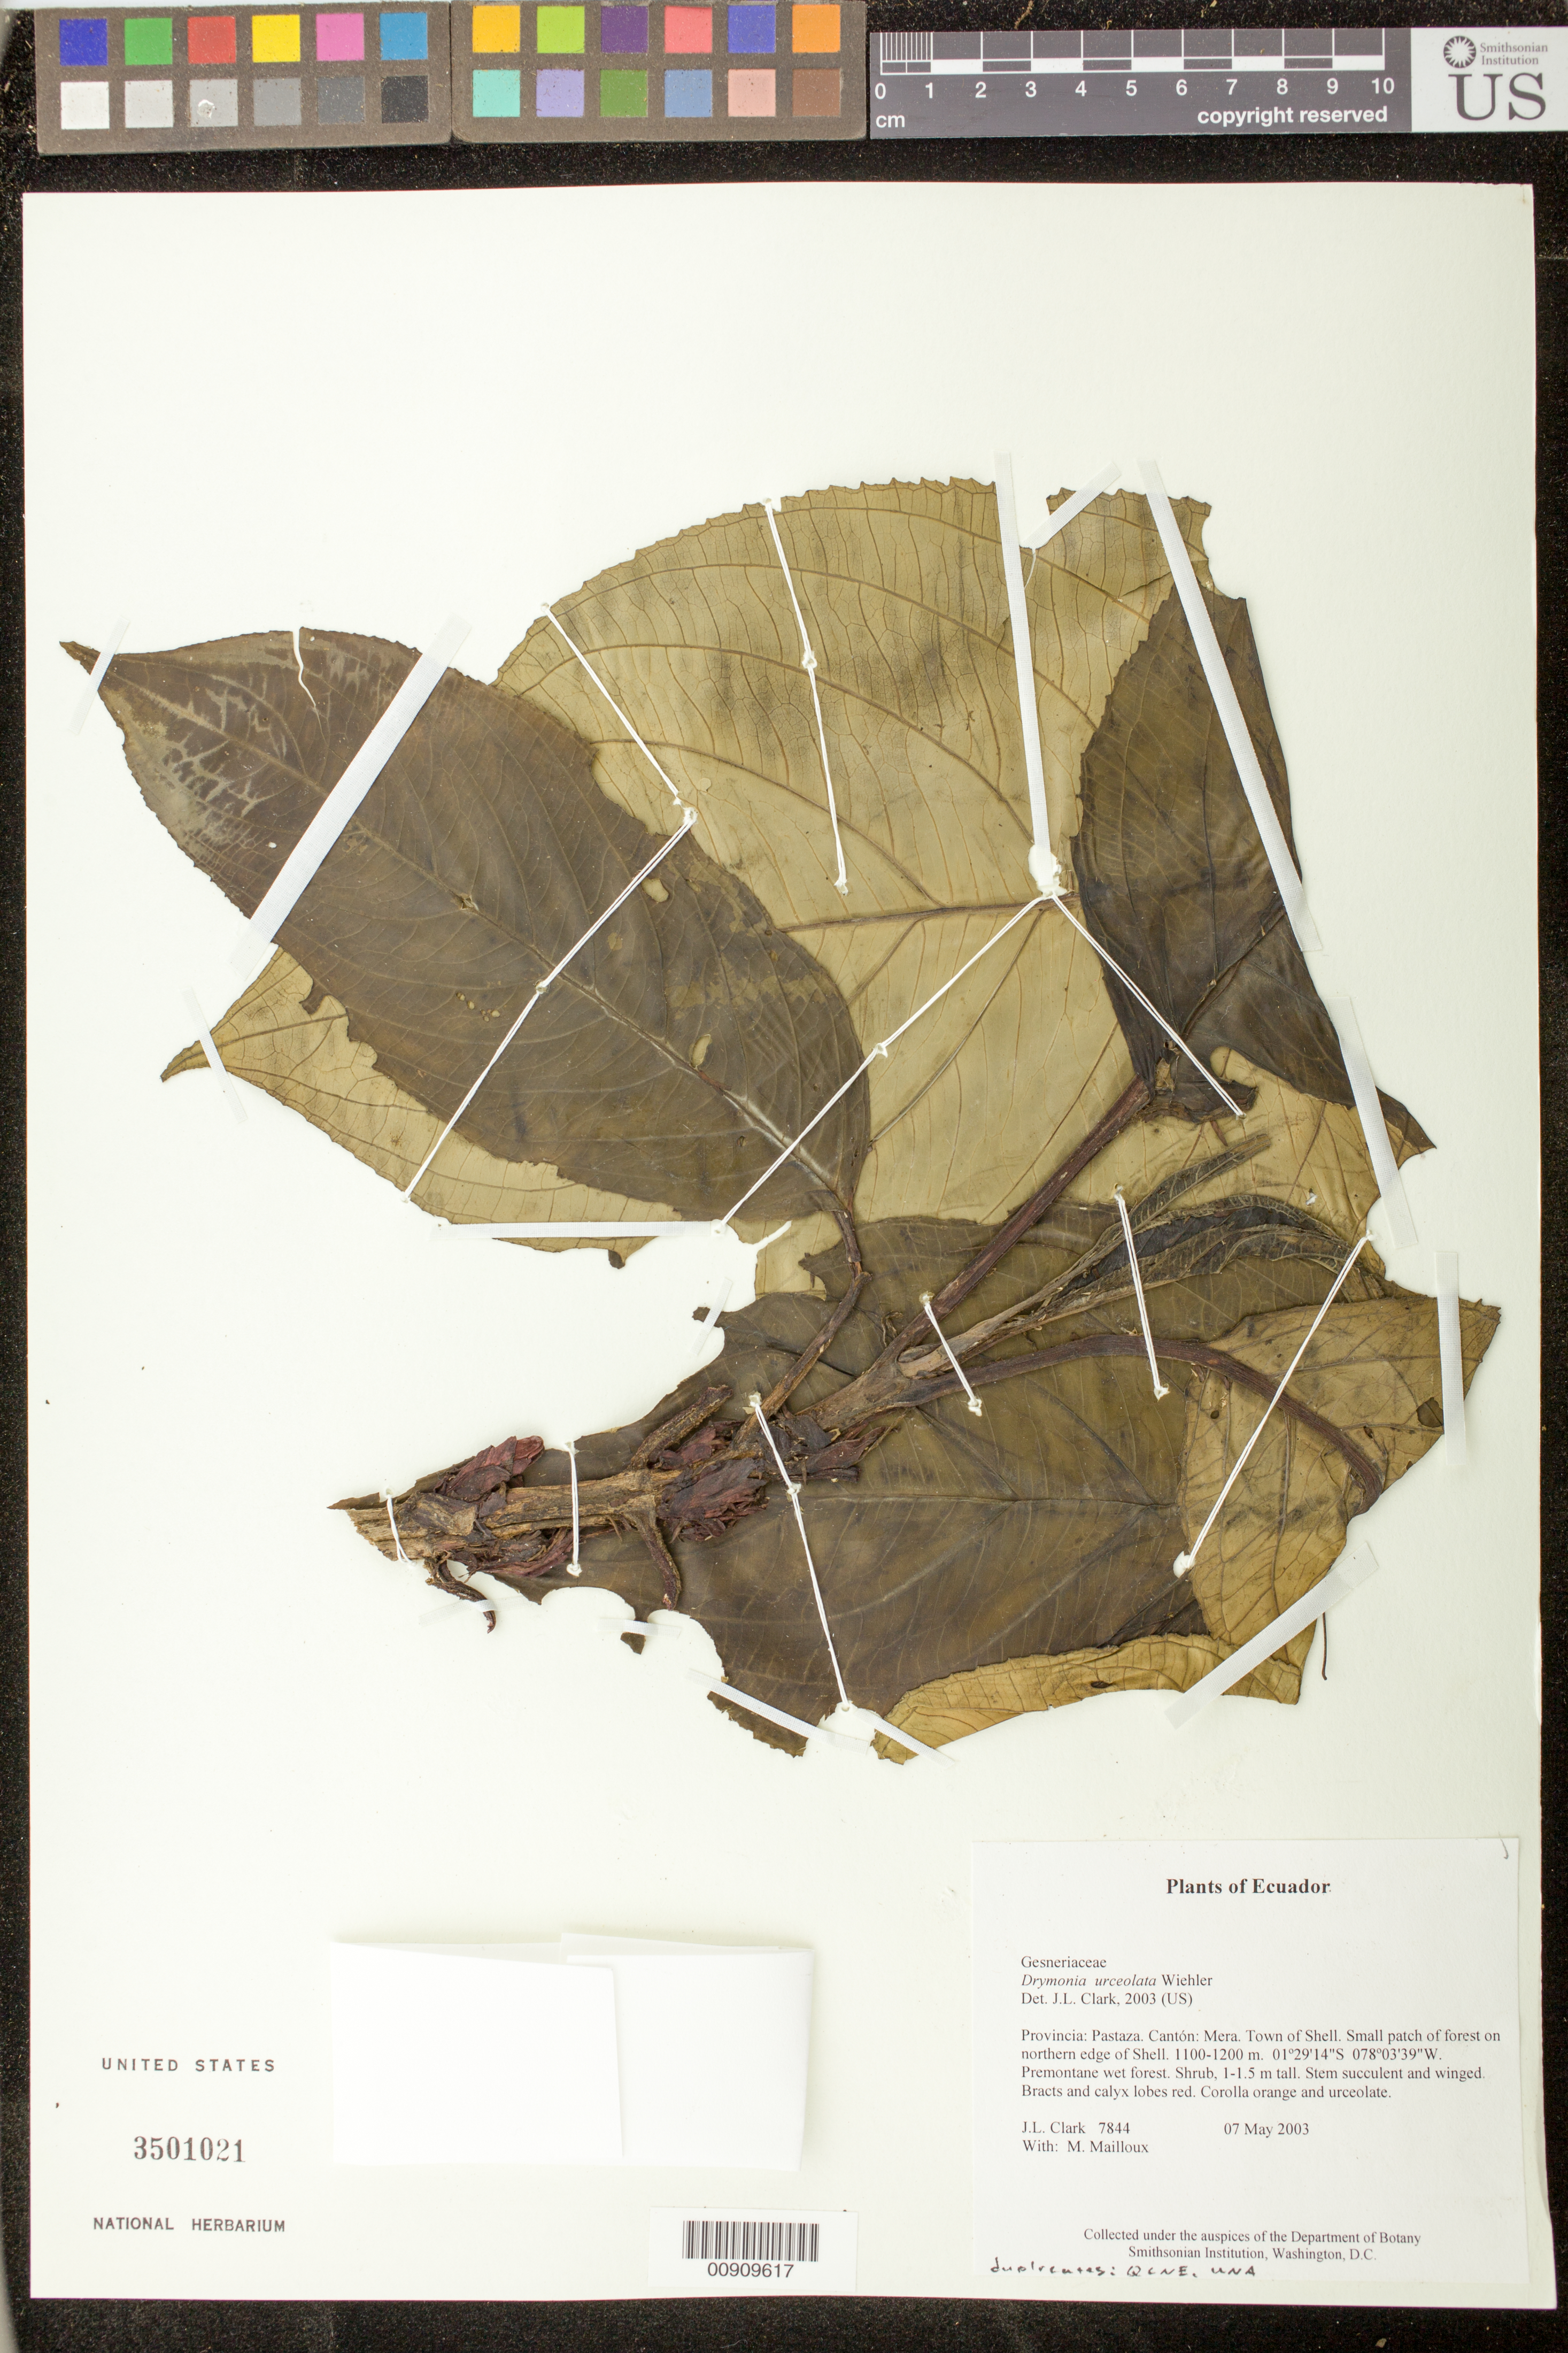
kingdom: Plantae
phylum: Tracheophyta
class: Magnoliopsida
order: Lamiales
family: Gesneriaceae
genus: Drymonia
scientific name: Drymonia urceolata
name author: Wiehler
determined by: Clark, J. L., (SEL), The Marie Selby Botanical Garden (UNITED STATES)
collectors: J. L. Clark & M. Mailloux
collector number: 7844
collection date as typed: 07 May 2003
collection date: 2003-05-07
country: Ecuador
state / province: Pastaza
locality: Mera. Town of Shell. Small patch of forest on northern edge of Shell.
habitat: Premontane wet forest.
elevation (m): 1100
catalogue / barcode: US 3501021